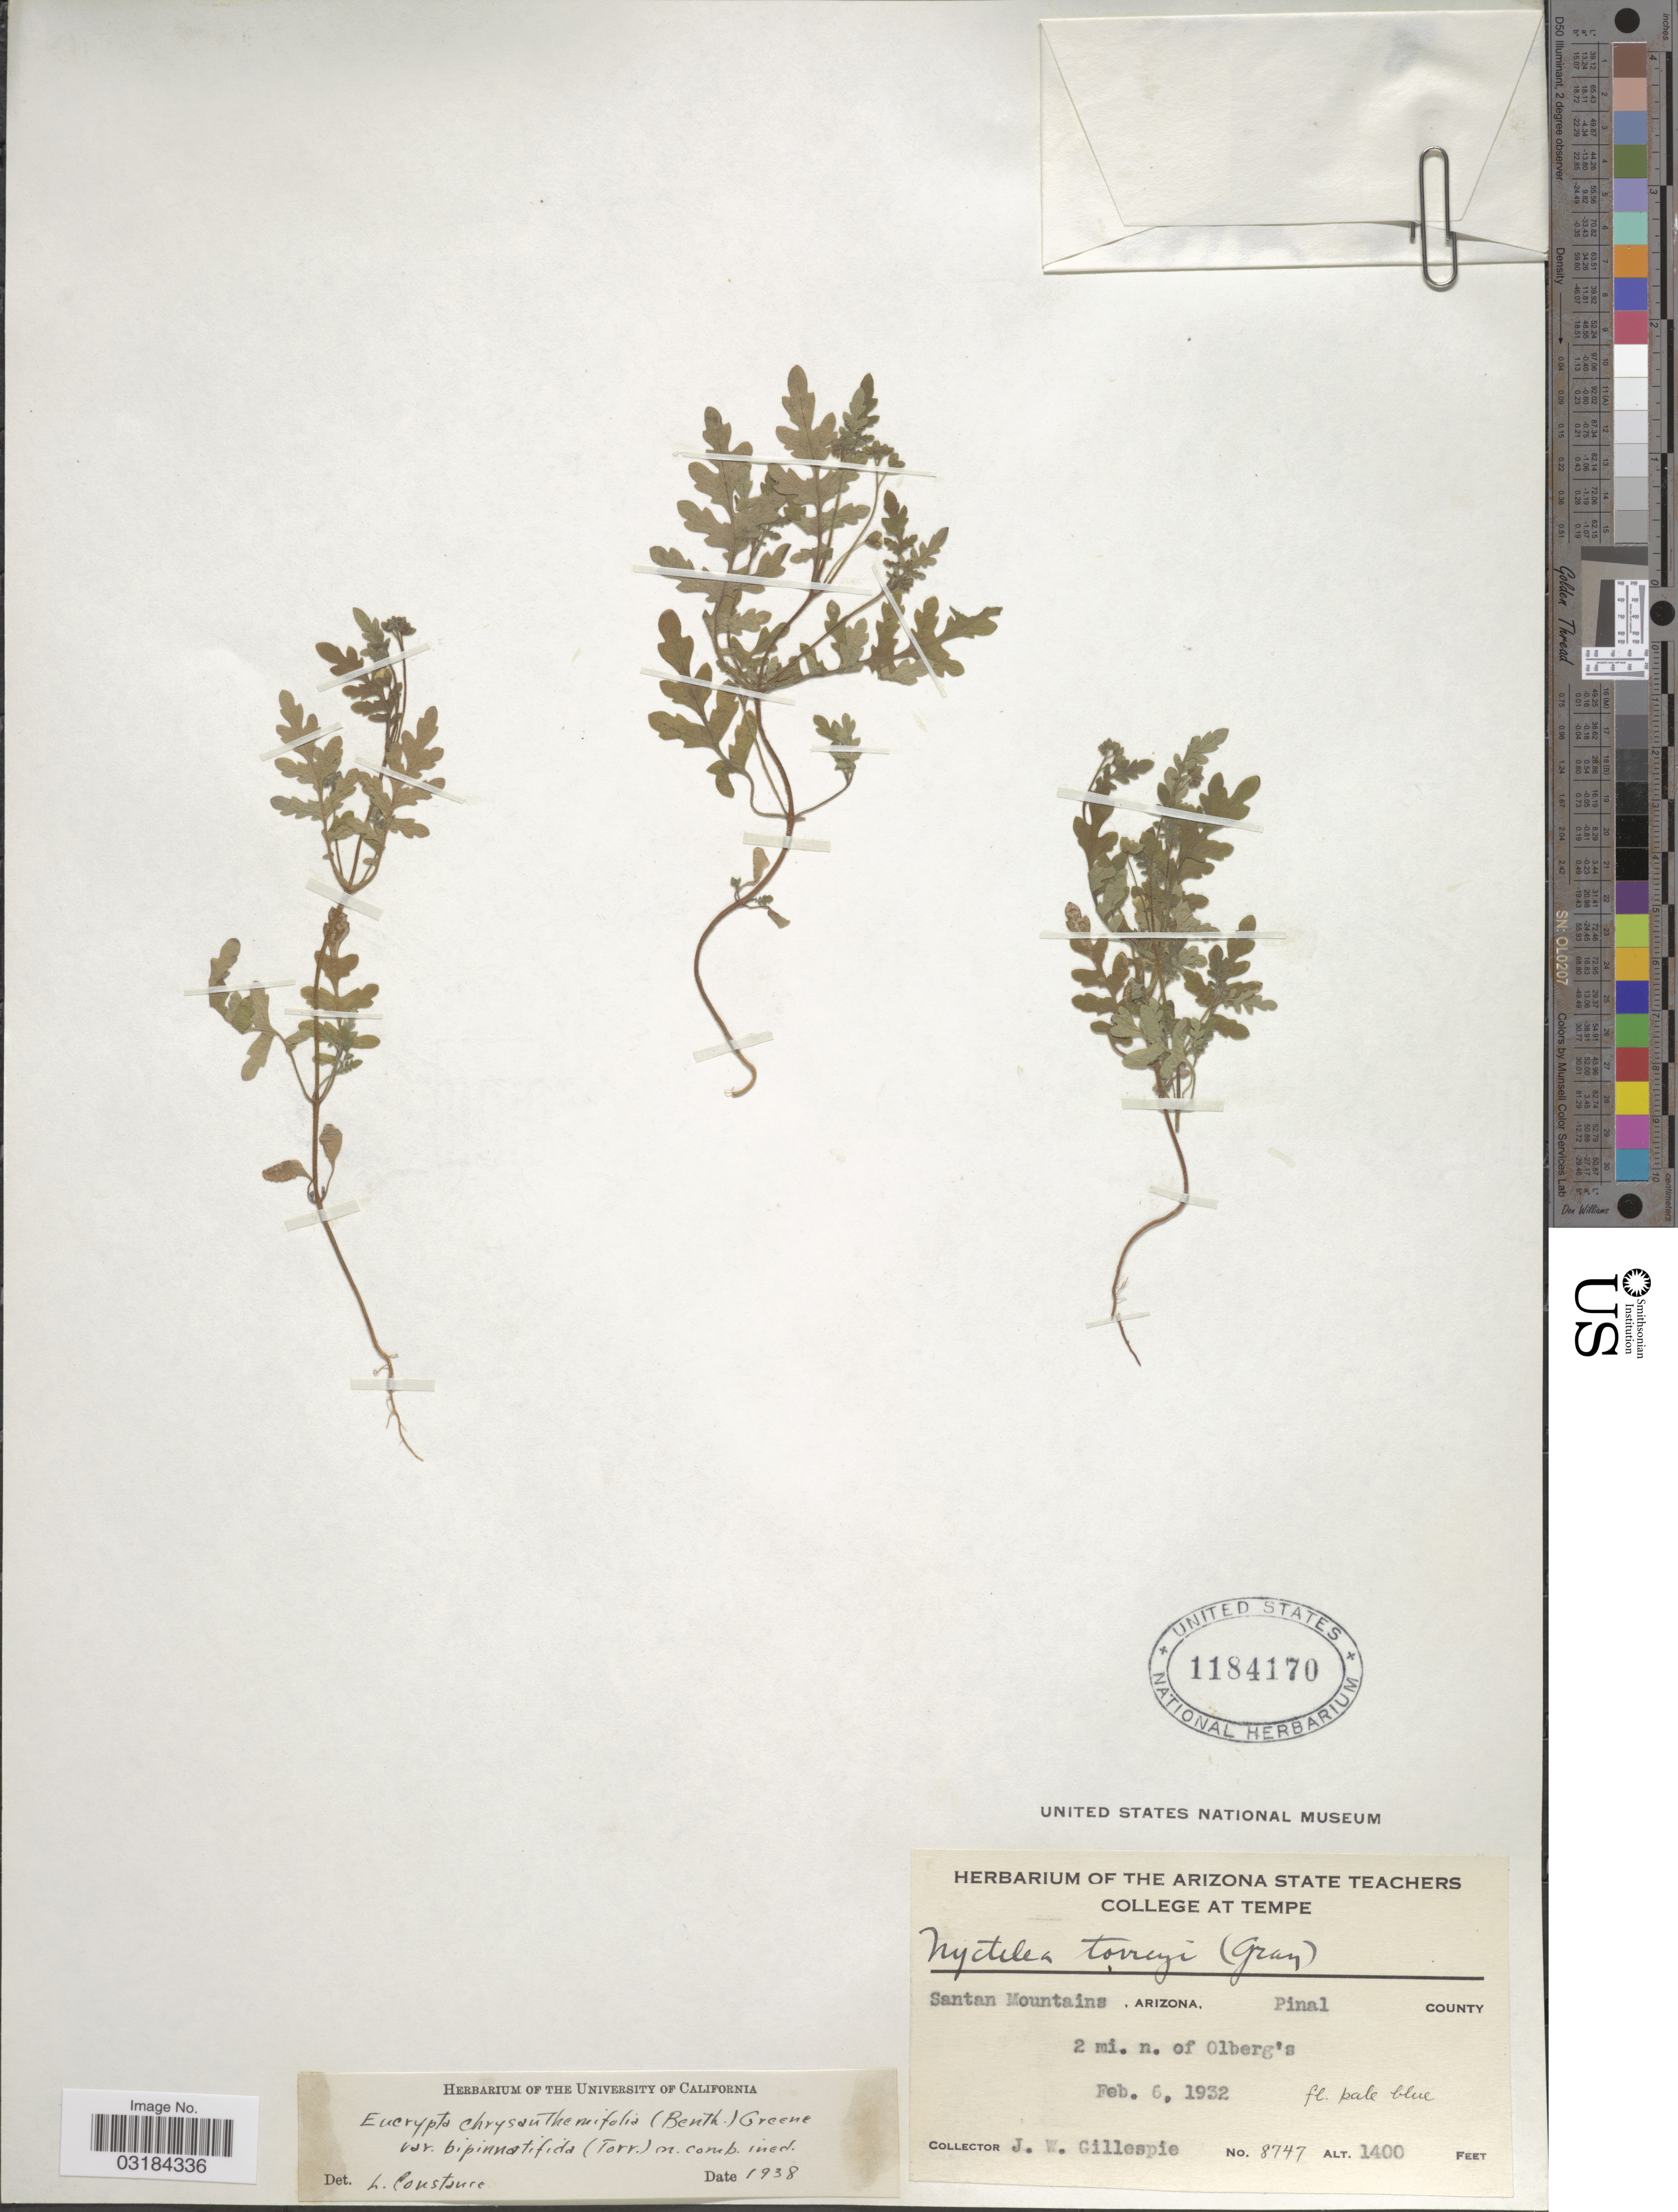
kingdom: Plantae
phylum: Tracheophyta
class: Magnoliopsida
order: Boraginales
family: Hydrophyllaceae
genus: Eucrypta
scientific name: Eucrypta chrysanthemifolia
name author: (Benth.) Greene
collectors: J. W. Gillespie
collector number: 8747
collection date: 1932-02-06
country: United States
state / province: Arizona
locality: Santan Mountains, Pinal County. 2 mi. n. of Olberg's.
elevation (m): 427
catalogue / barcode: US 1184170